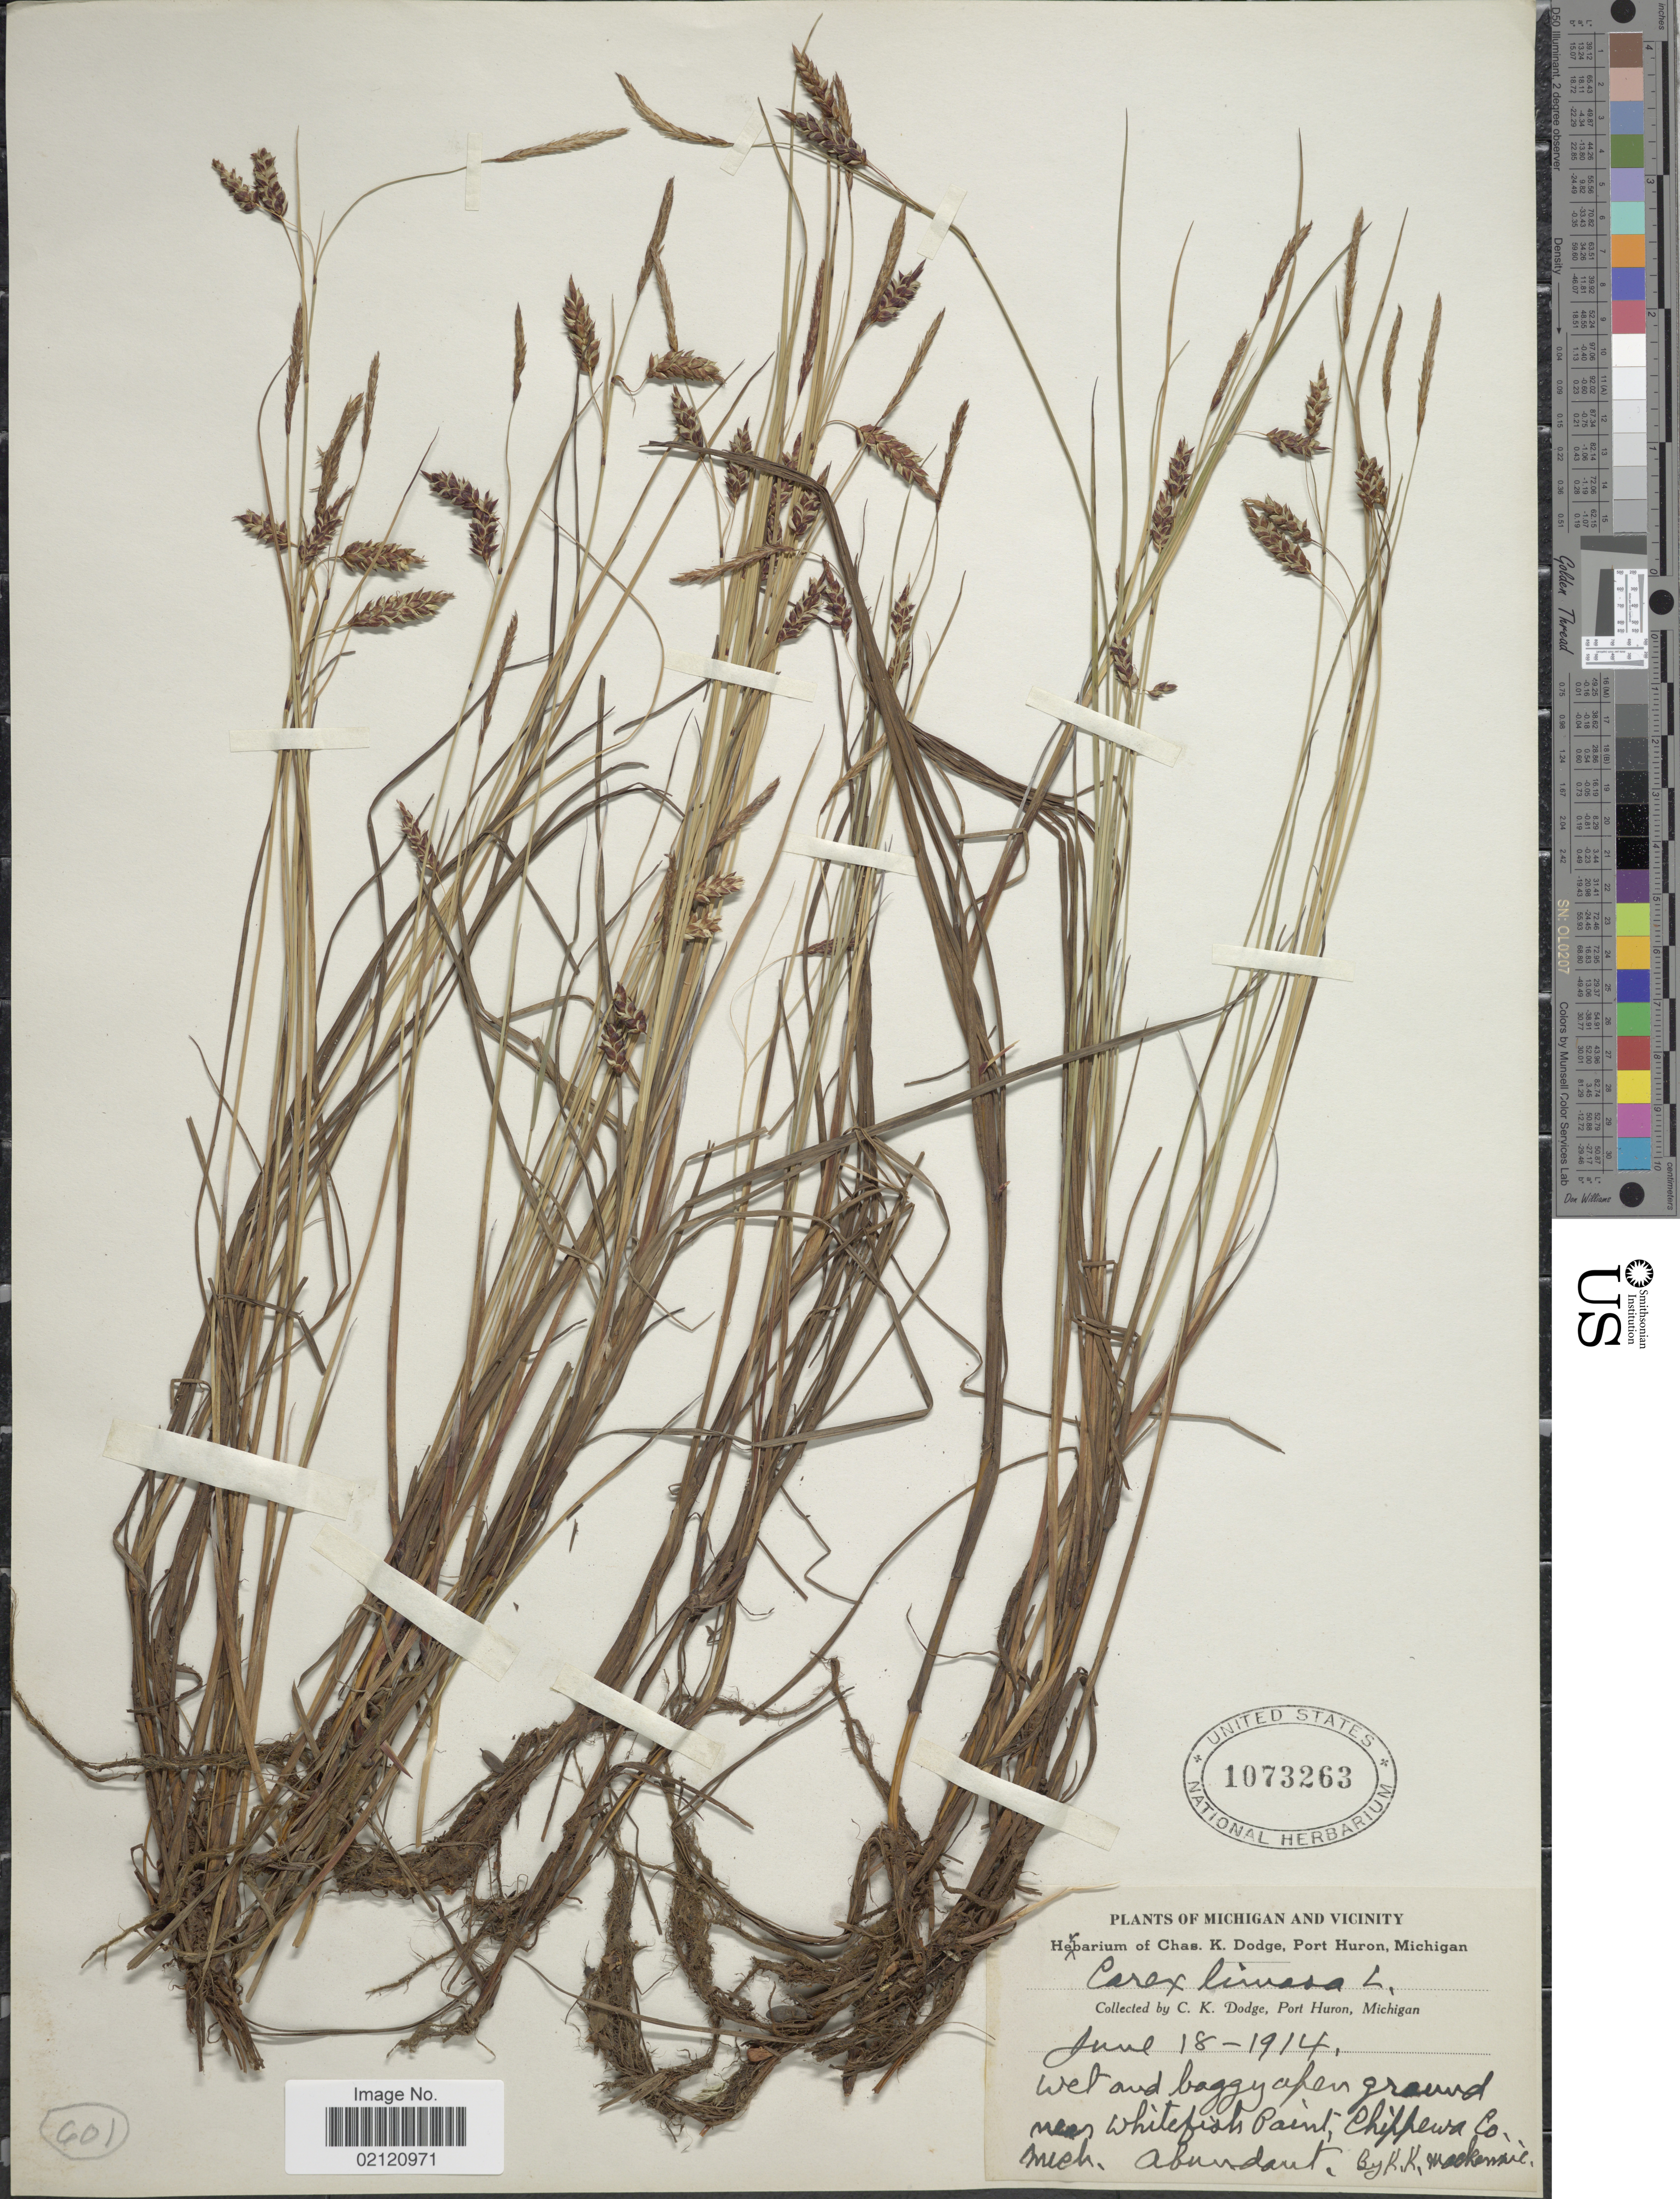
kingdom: Plantae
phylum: Tracheophyta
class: Liliopsida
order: Poales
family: Cyperaceae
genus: Carex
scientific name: Carex limosa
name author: L.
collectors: K. K. Mackenzie & C. Dodge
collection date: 1914-06-18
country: United States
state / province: Michigan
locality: Michigan and Vicinity, wet and boggy open ground near Whitefish Point, Chippewa Co., Mich.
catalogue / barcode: US 1073263